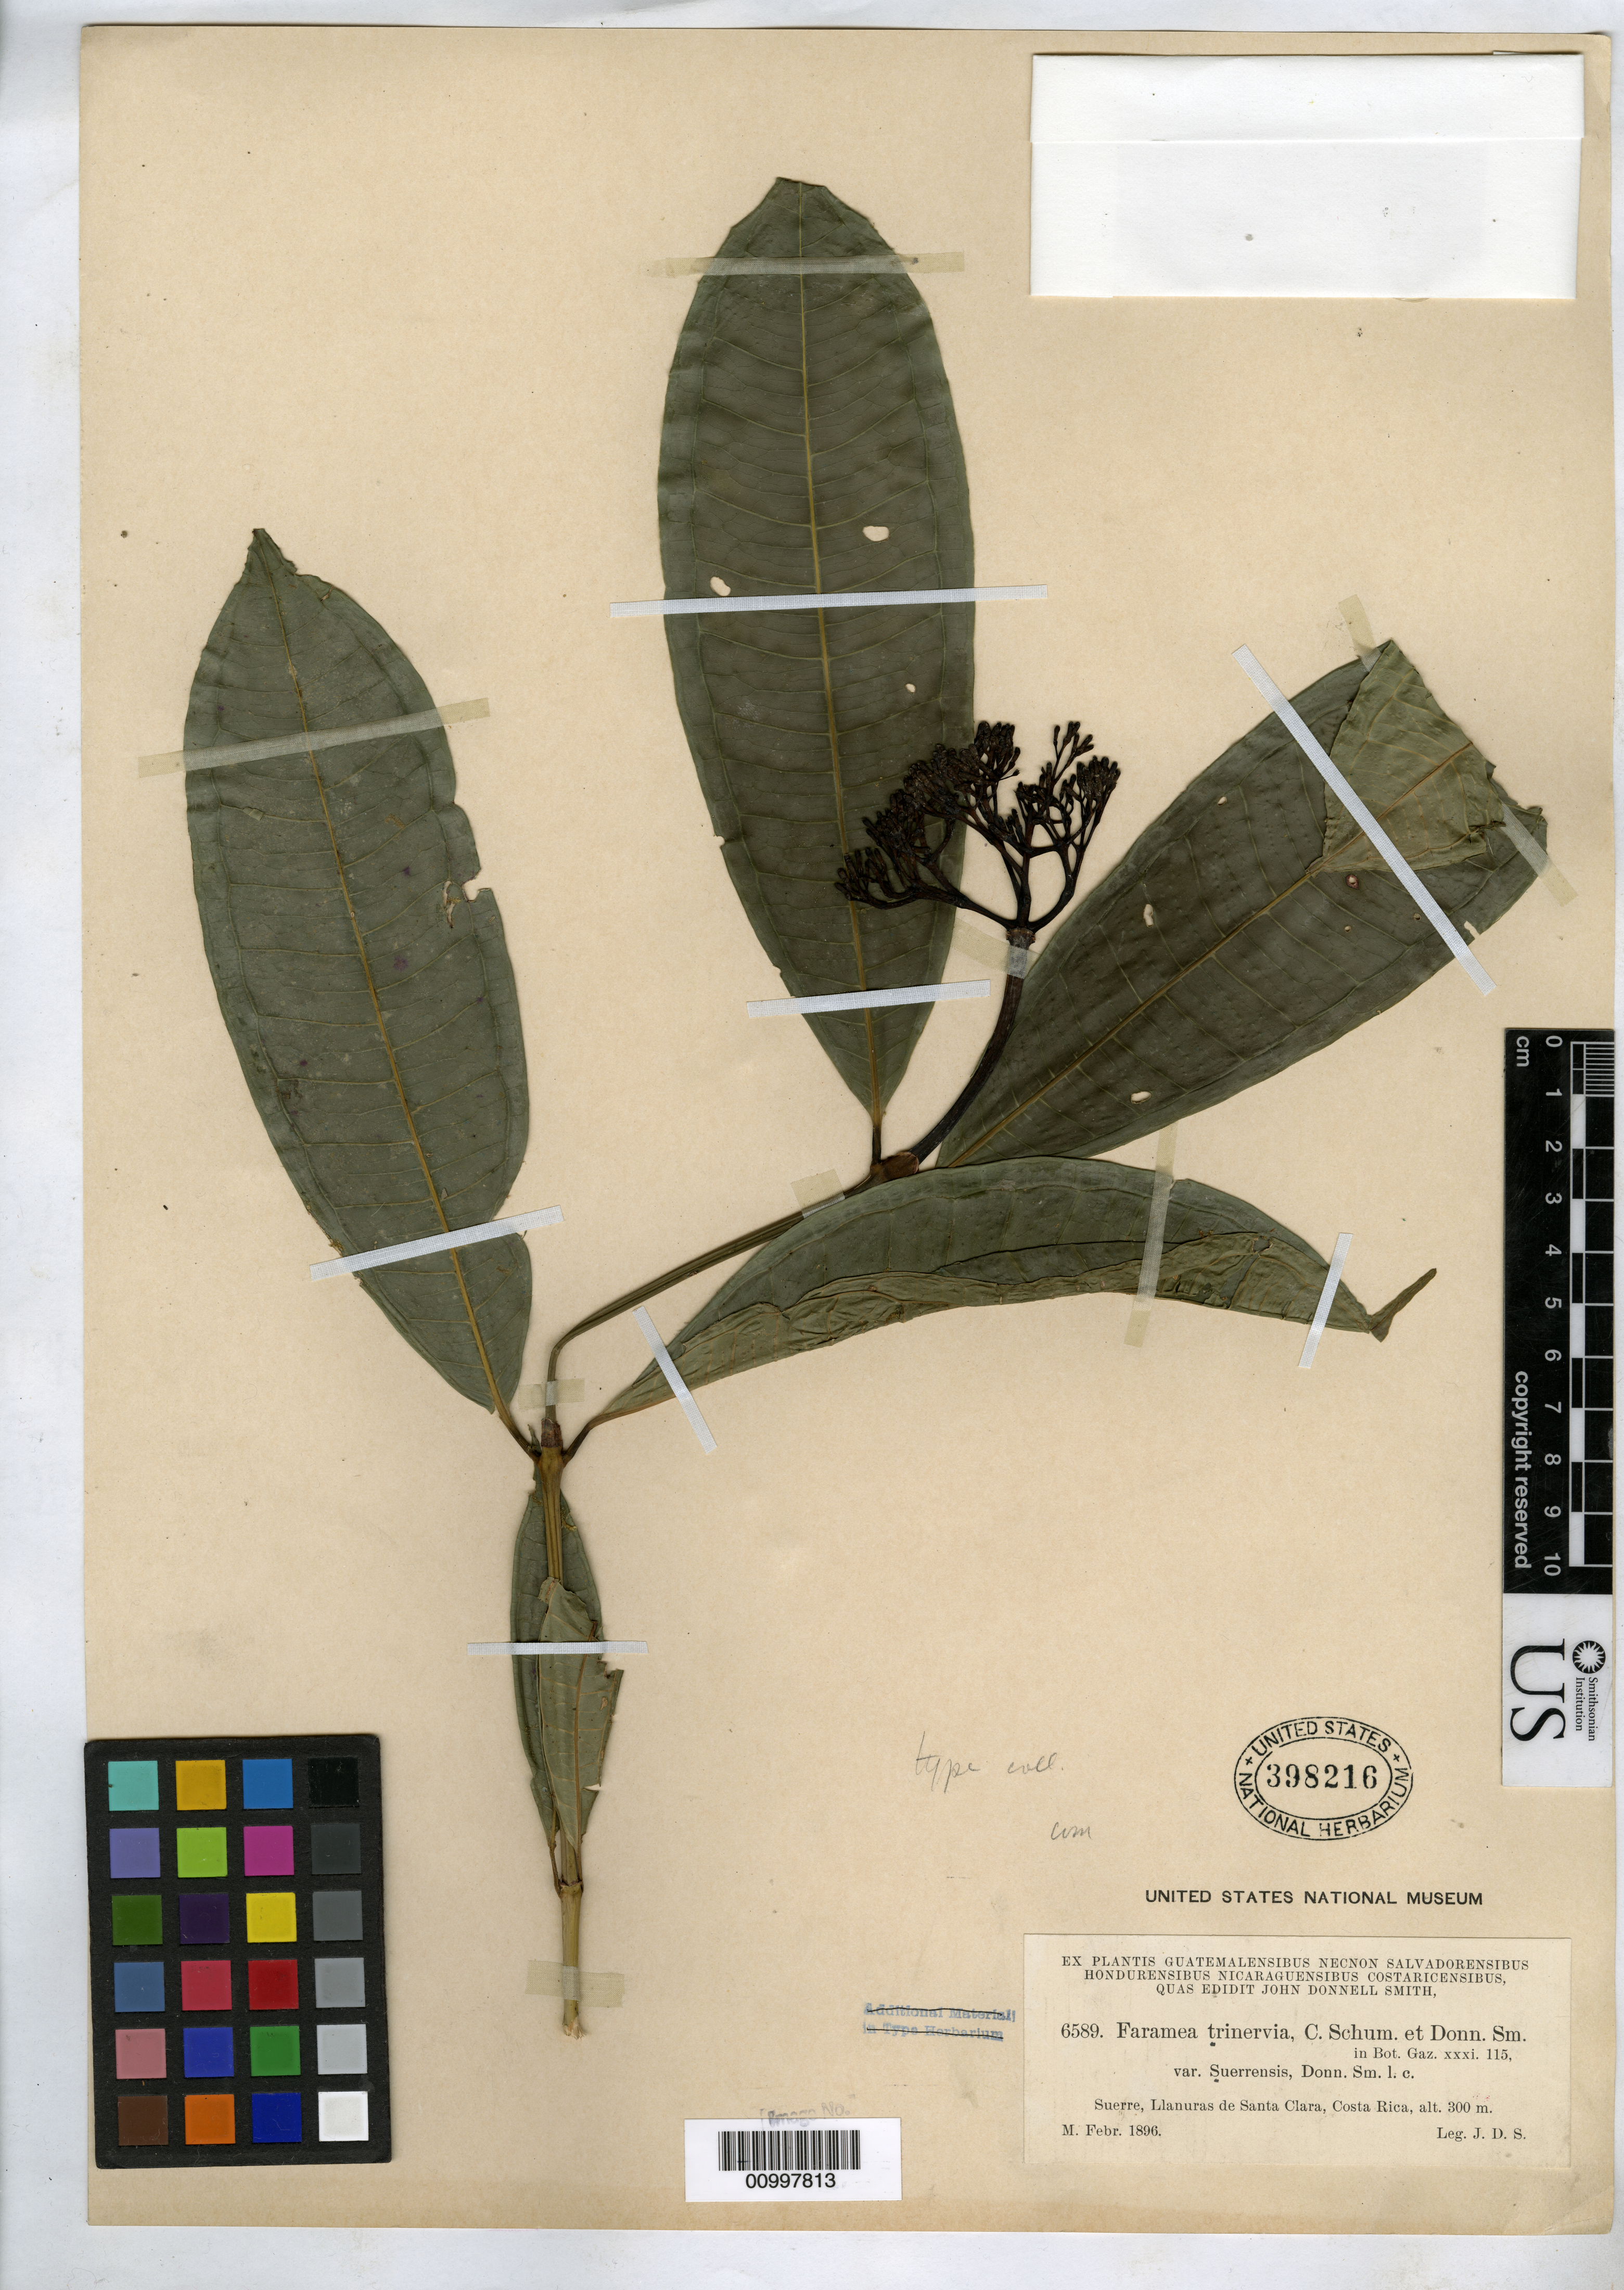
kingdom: Plantae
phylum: Tracheophyta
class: Magnoliopsida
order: Gentianales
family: Rubiaceae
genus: Faramea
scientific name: Faramea trinervia var. suerrensis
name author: Donn. Sm.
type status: Isolectotype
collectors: J. Donnell Smith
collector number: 6589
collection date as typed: Feb 1896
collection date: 1896-02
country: Costa Rica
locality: Suerre, Llanuras de Santa Clara.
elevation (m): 300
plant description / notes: Currently accepted name as cited by Lorence (1999).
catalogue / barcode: US 398216